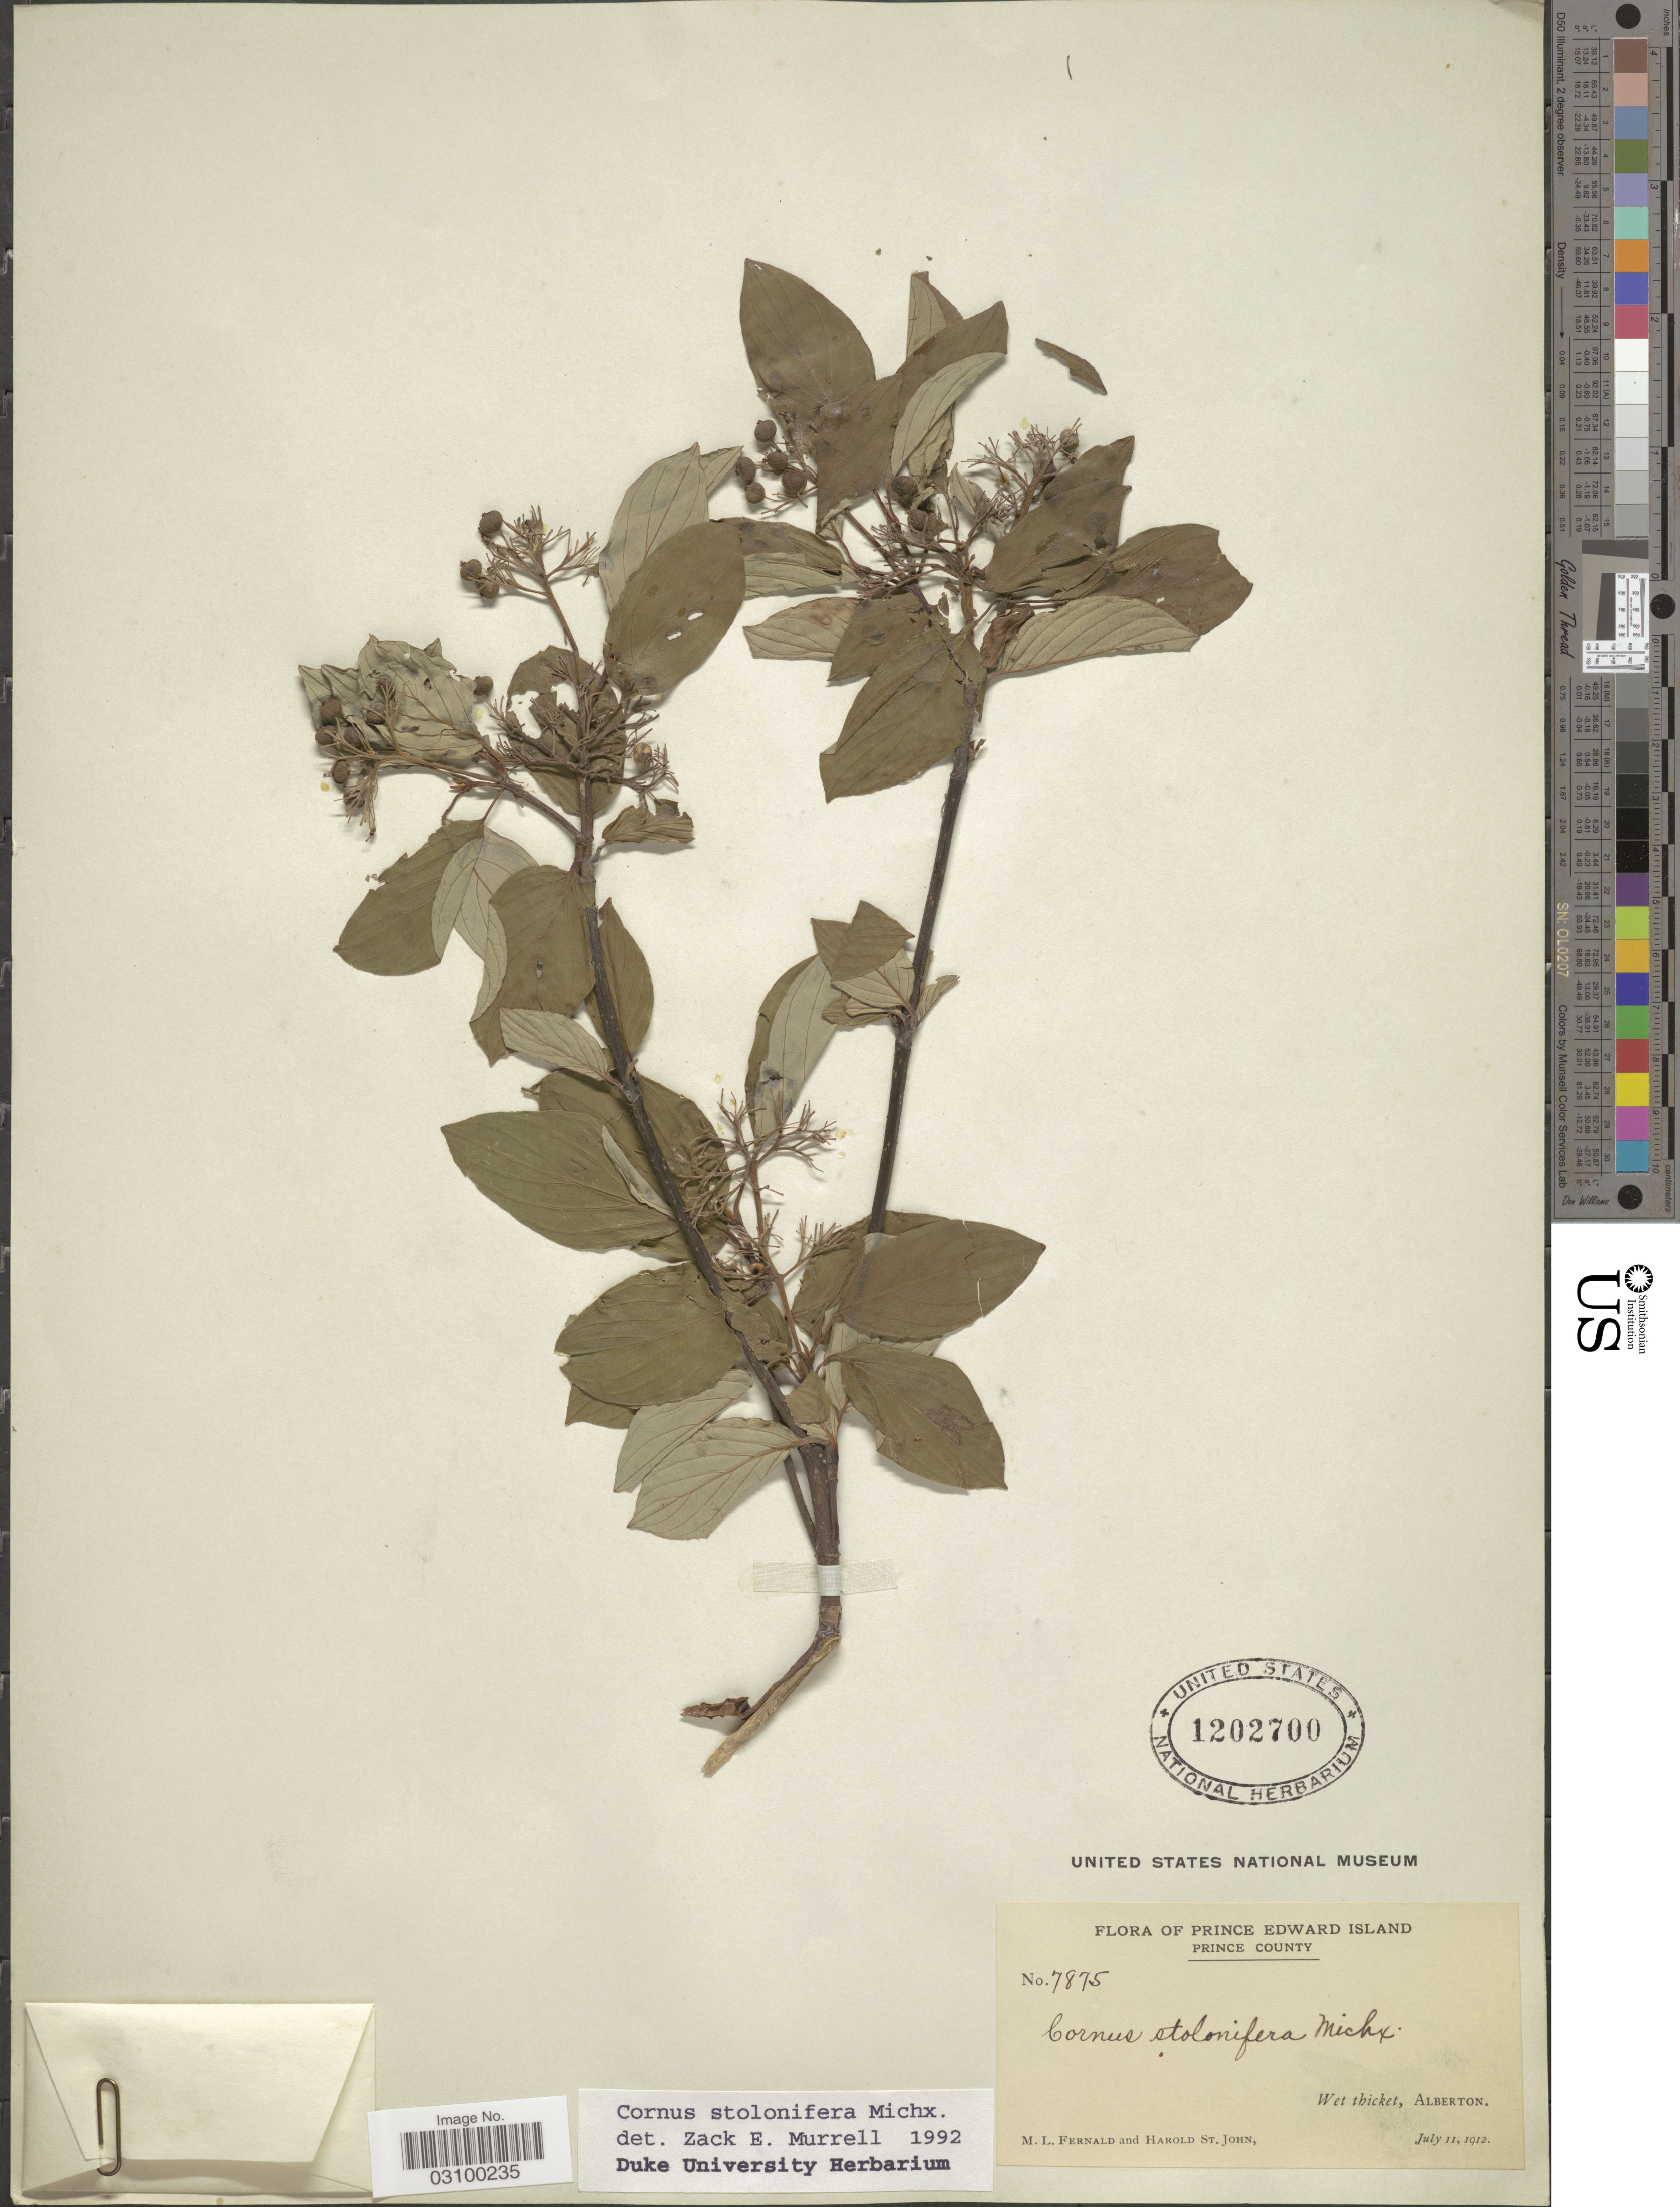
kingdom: Plantae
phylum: Tracheophyta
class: Magnoliopsida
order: Cornales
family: Cornaceae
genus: Cornus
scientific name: Cornus sericea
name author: L.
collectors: M. L. Fernald & H. St. John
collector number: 7875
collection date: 1912-07-11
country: Canada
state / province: Prince Edward Island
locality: Prince County. Alberton.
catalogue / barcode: US 1202700